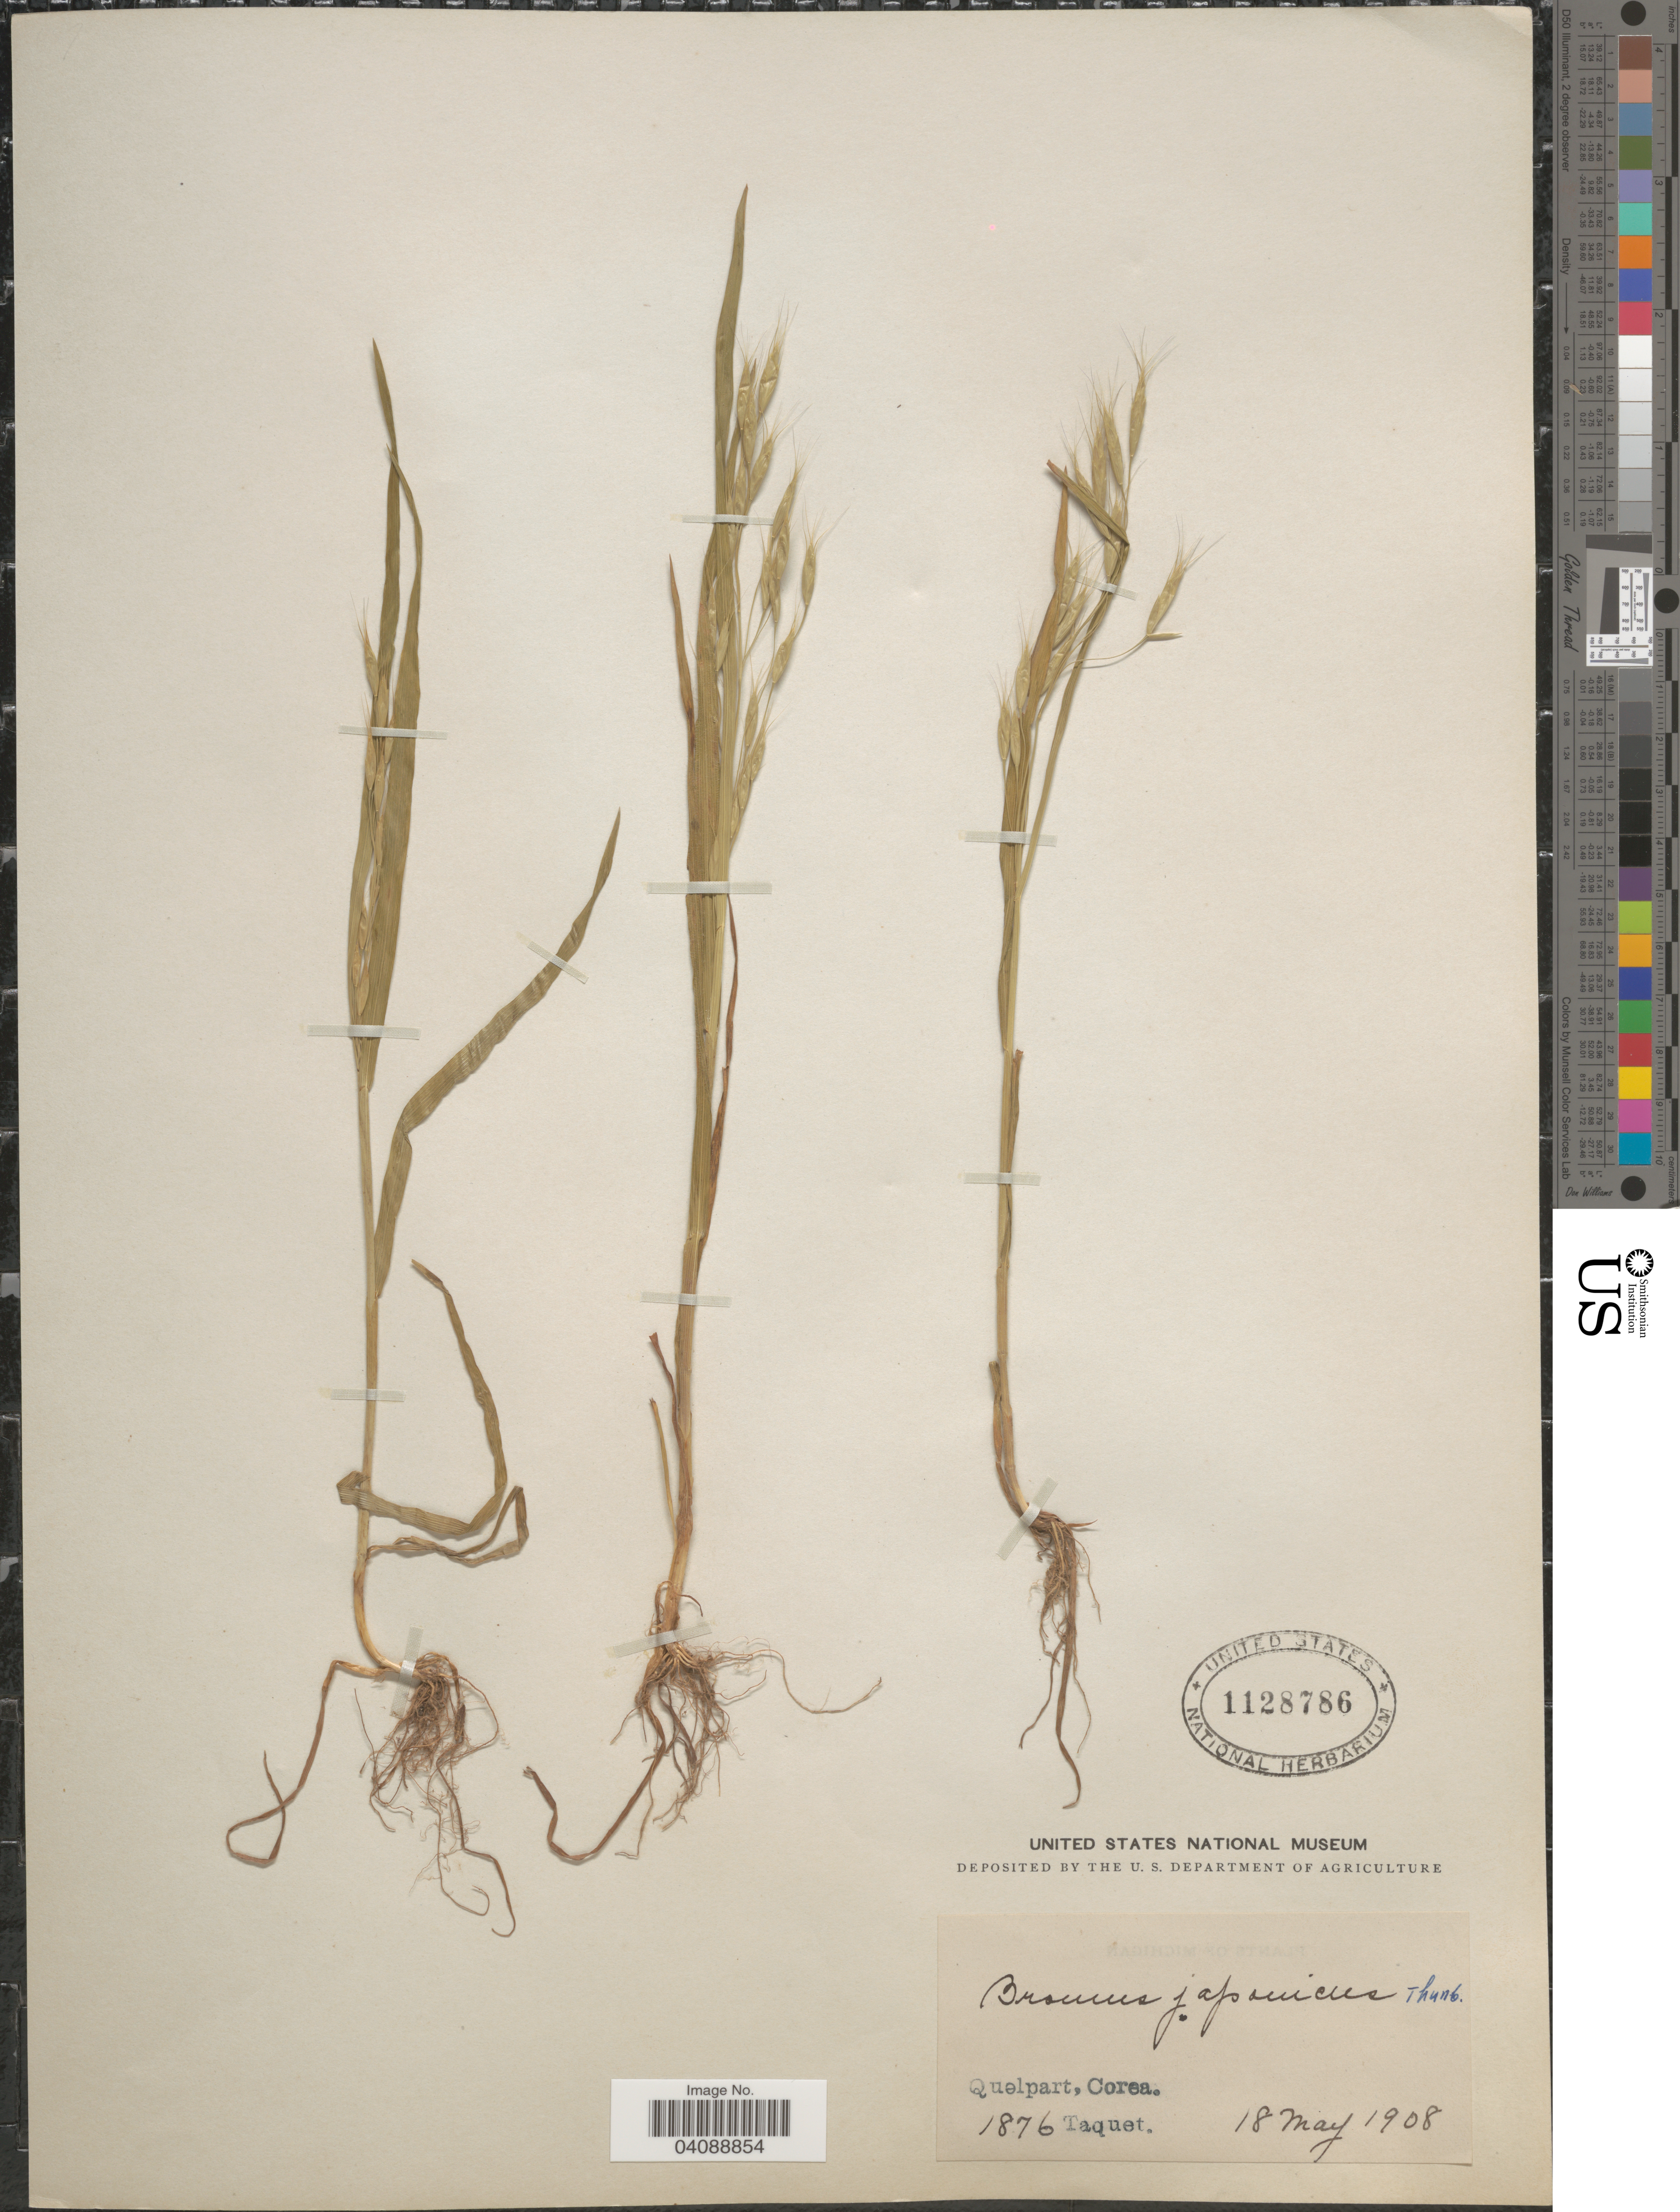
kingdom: Plantae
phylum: Tracheophyta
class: Liliopsida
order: Poales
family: Poaceae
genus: Bromus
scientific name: Bromus japonicus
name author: Houtt.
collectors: Taquet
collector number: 1876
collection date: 1908-05-18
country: South Korea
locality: Quelpart, Corea.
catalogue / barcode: US 1128786